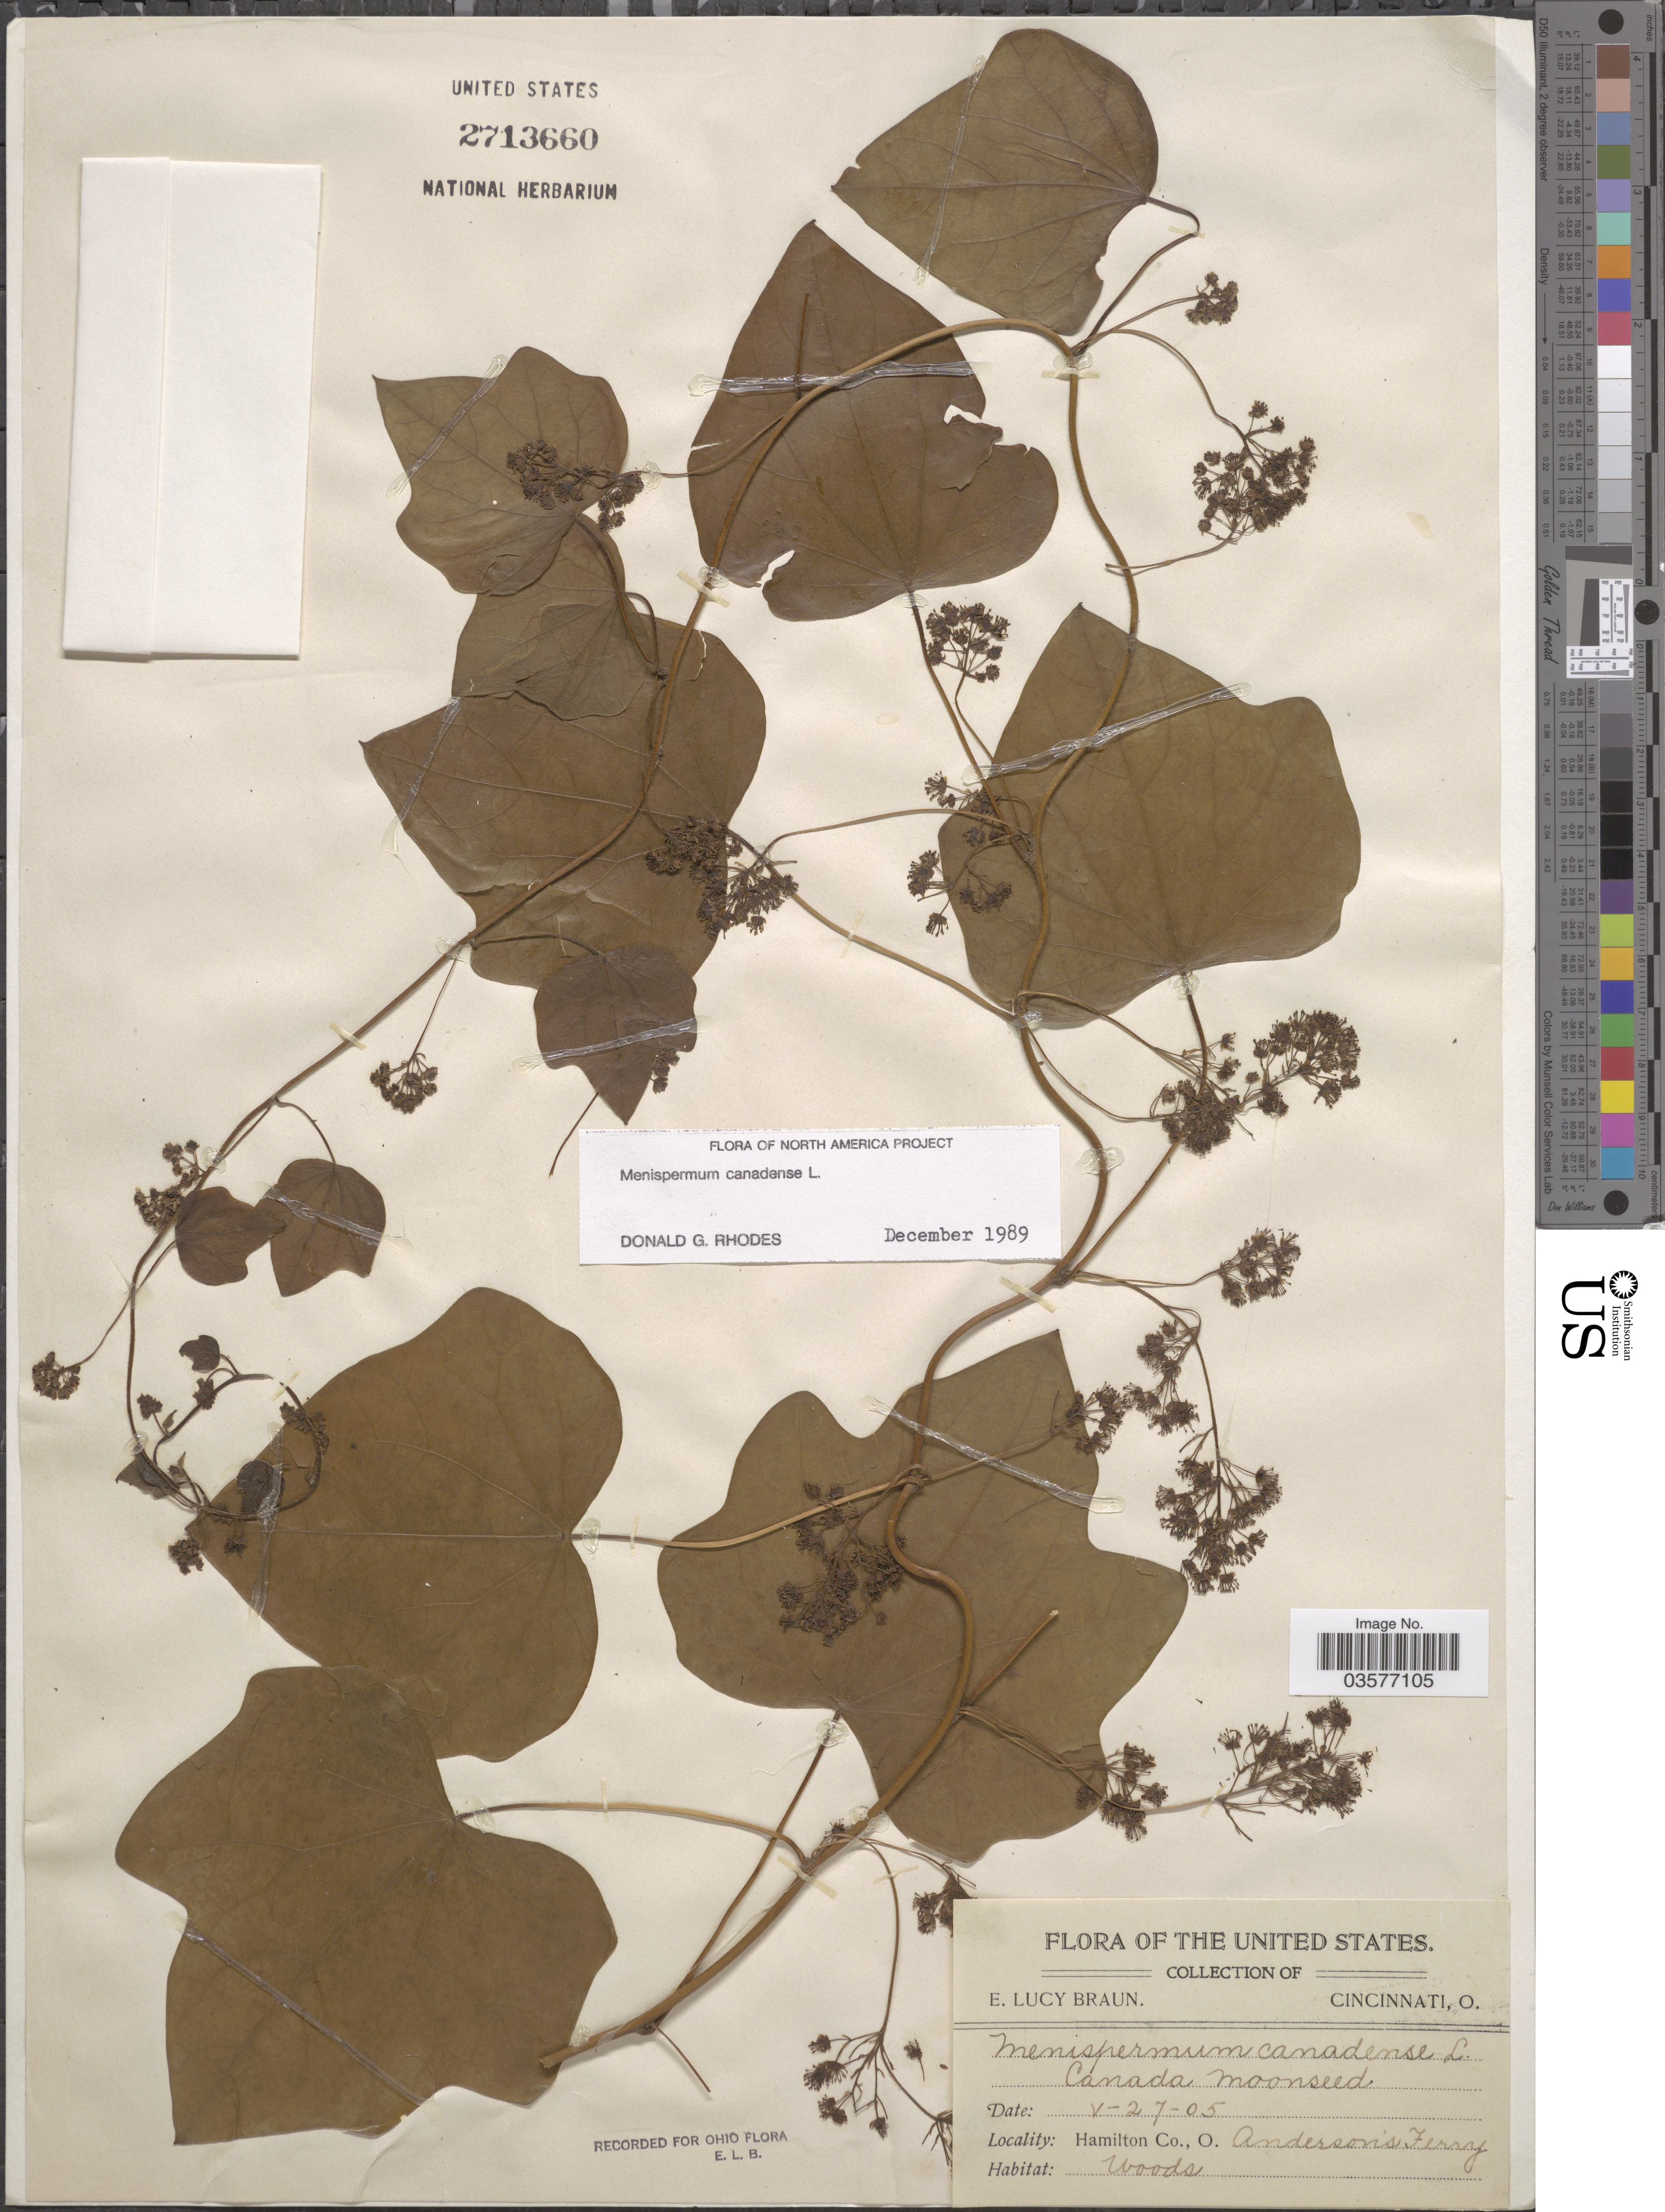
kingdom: Plantae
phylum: Tracheophyta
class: Magnoliopsida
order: Ranunculales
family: Menispermaceae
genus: Menispermum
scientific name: Menispermum canadense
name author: L.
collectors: E. L. Braun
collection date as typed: Transcribed d/m/y: 27/5/5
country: United States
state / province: Ohio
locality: Hamilton Co. Anderson's Ferry.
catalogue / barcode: US 2713660